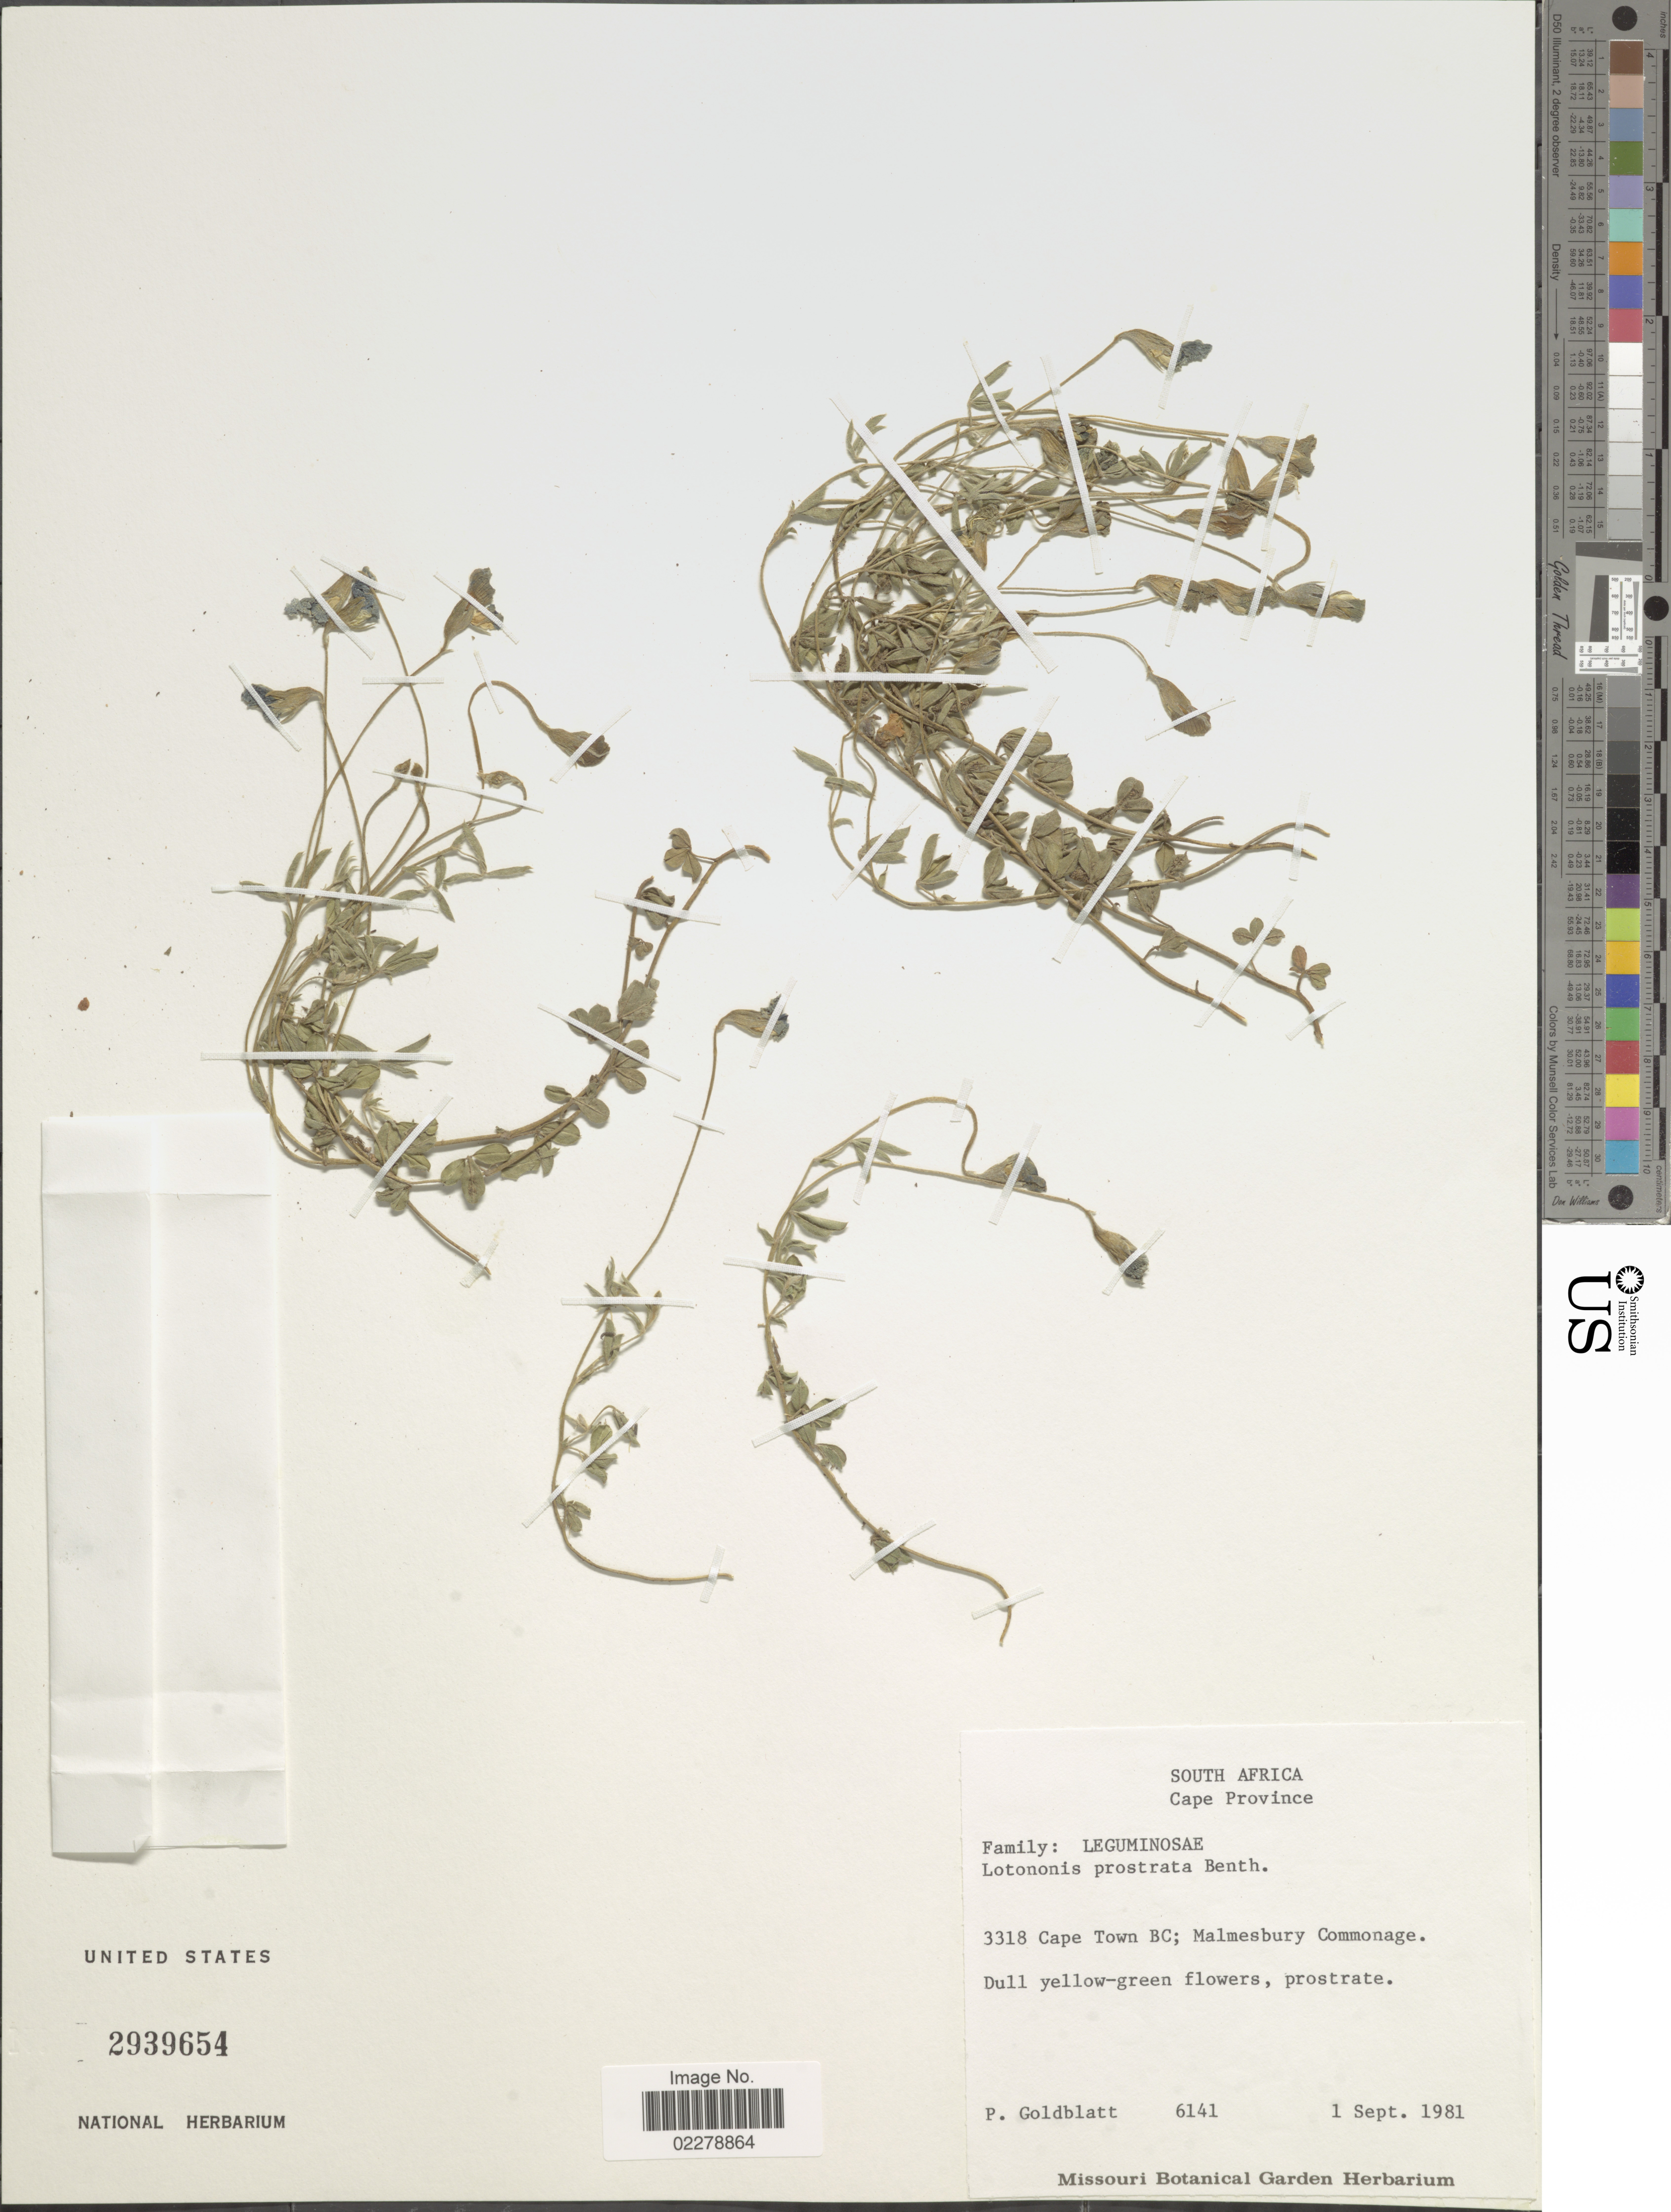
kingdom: Plantae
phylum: Tracheophyta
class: Magnoliopsida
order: Fabales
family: Fabaceae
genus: Lotononis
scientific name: Lotononis prostrata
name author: (L.) Benth.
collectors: P. Goldblatt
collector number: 6141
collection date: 1981-09-01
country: South Africa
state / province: Western Cape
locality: Cape Town BC; Malmesbury Commonage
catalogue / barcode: US 2939654